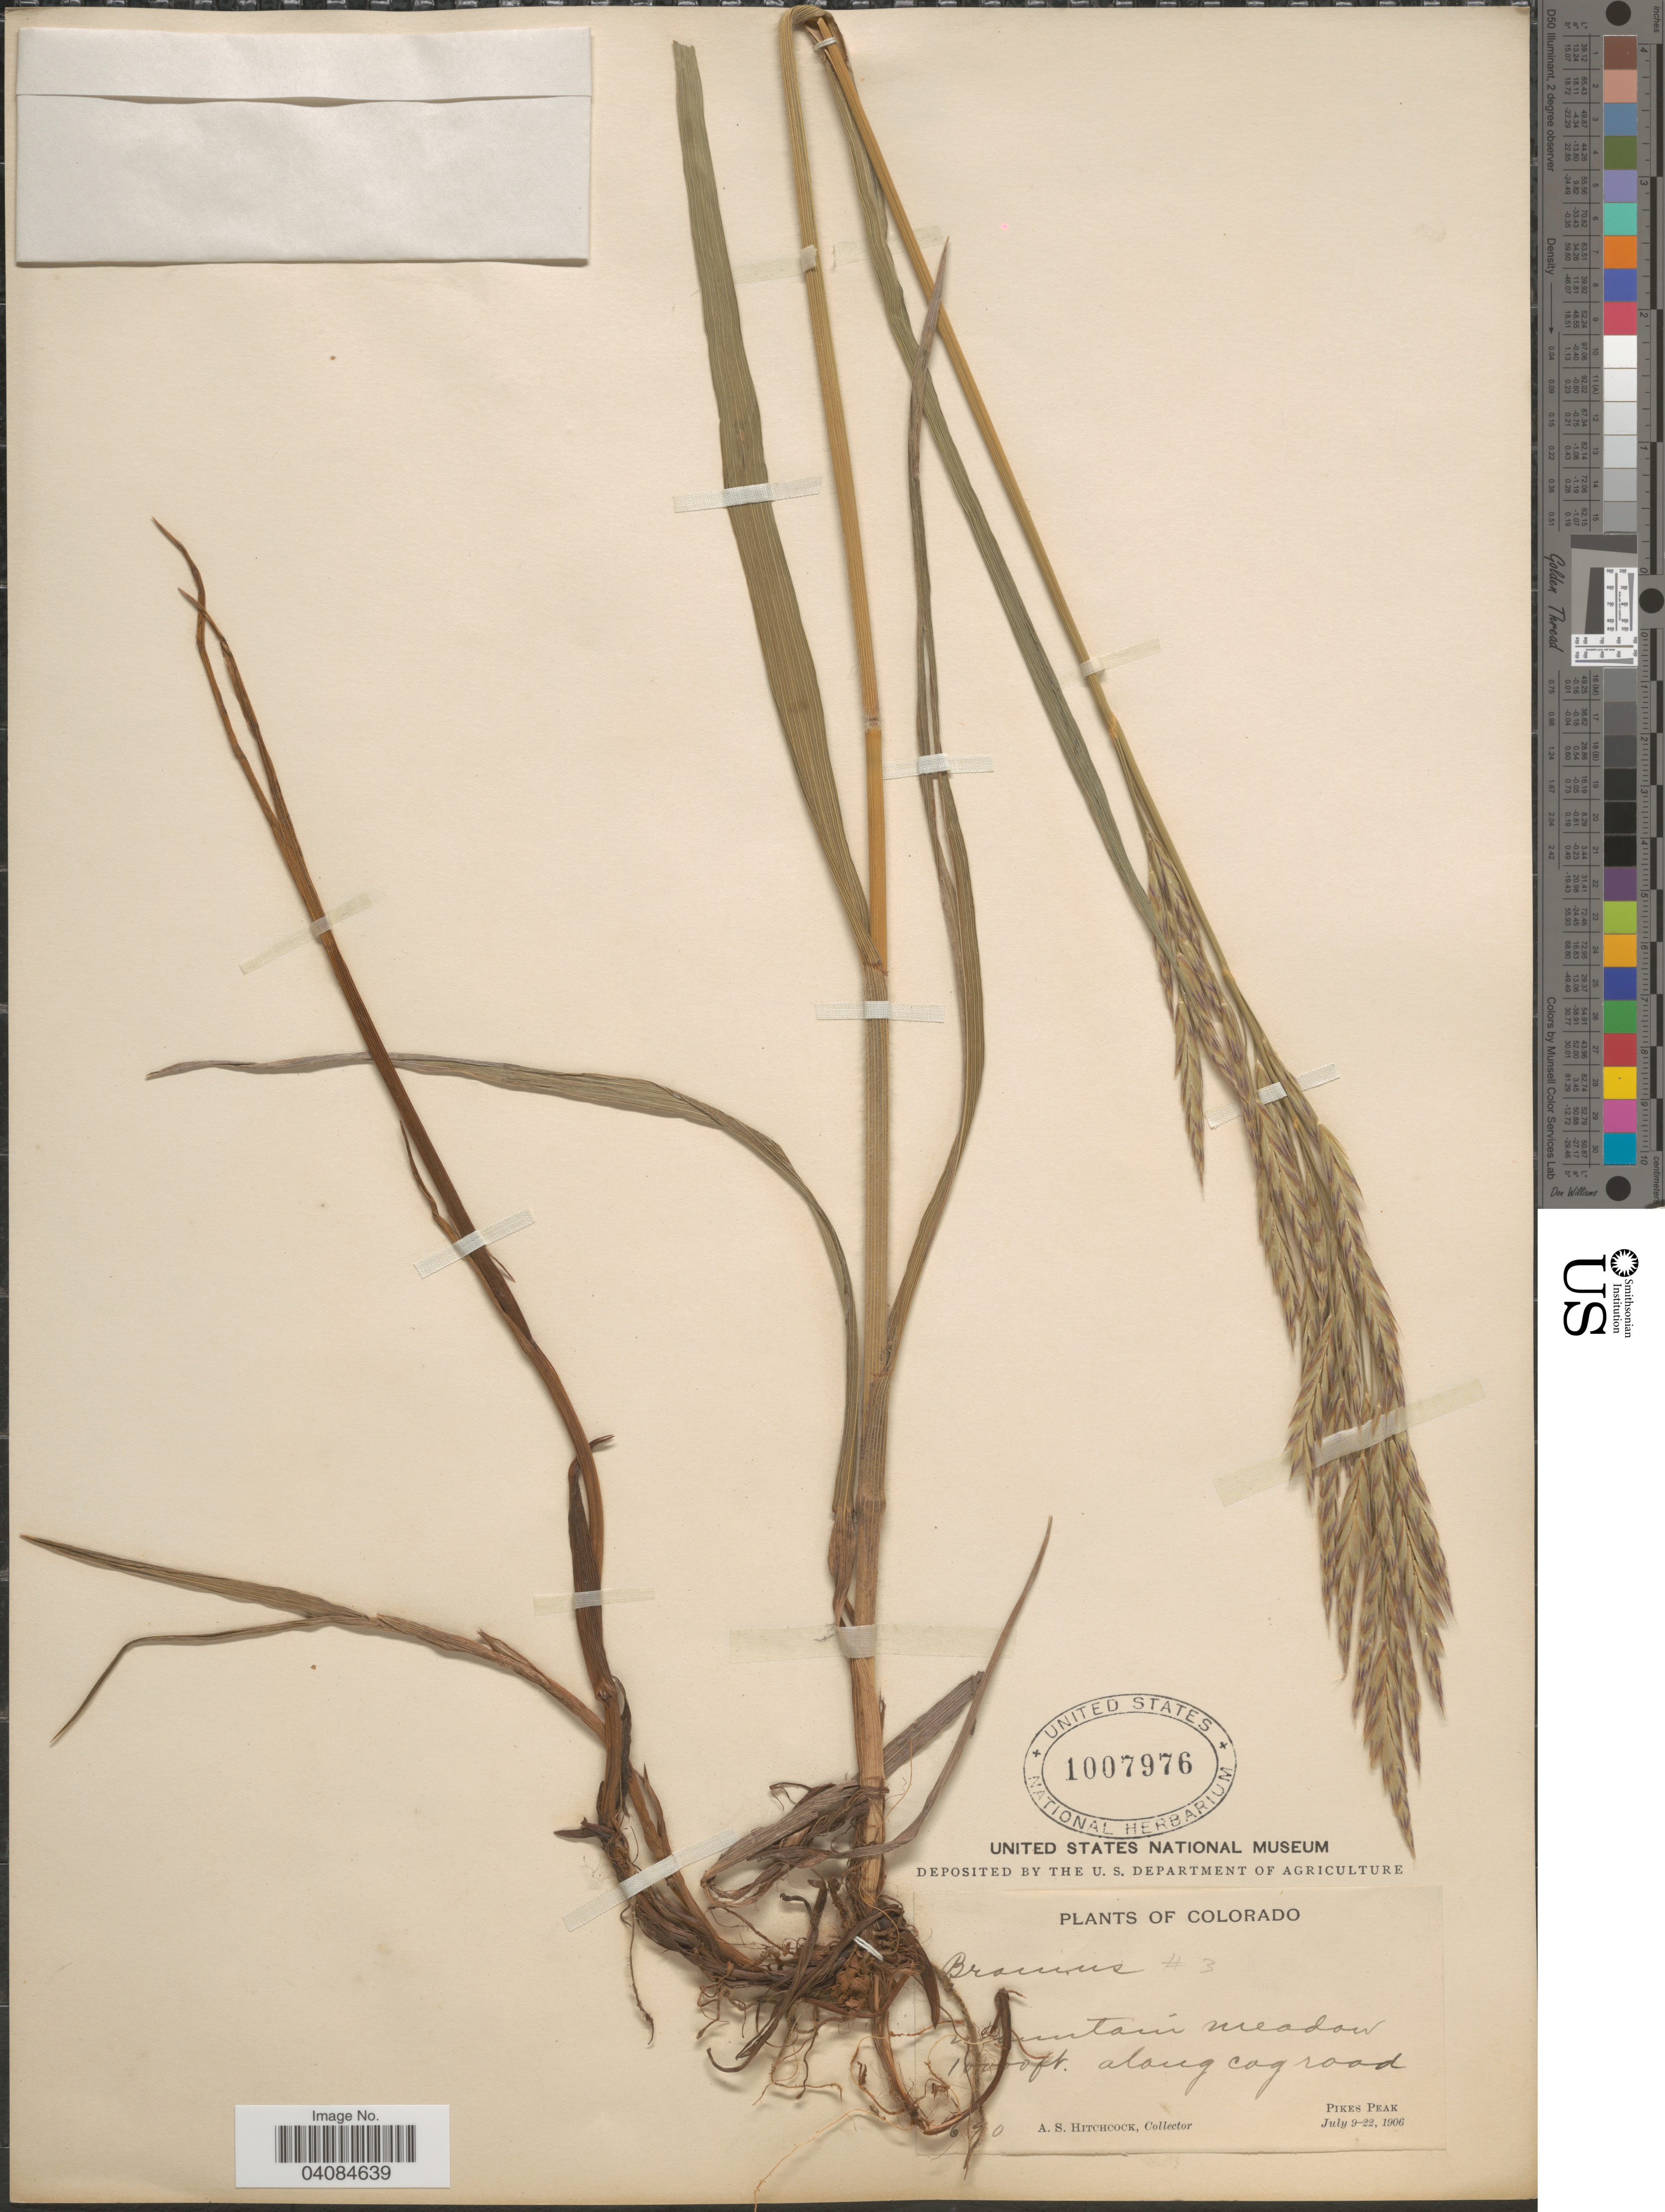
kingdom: Plantae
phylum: Tracheophyta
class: Liliopsida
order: Poales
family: Poaceae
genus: Bromus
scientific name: Bromus pumpellianus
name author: Scribn.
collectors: A. S. Hitchcock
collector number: !6!0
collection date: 1906-07-09/1906-07-22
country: United States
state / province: Colorado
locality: Mountain meadow. Along cog road. Pikes Peak.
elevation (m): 3048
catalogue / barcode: US 1007976